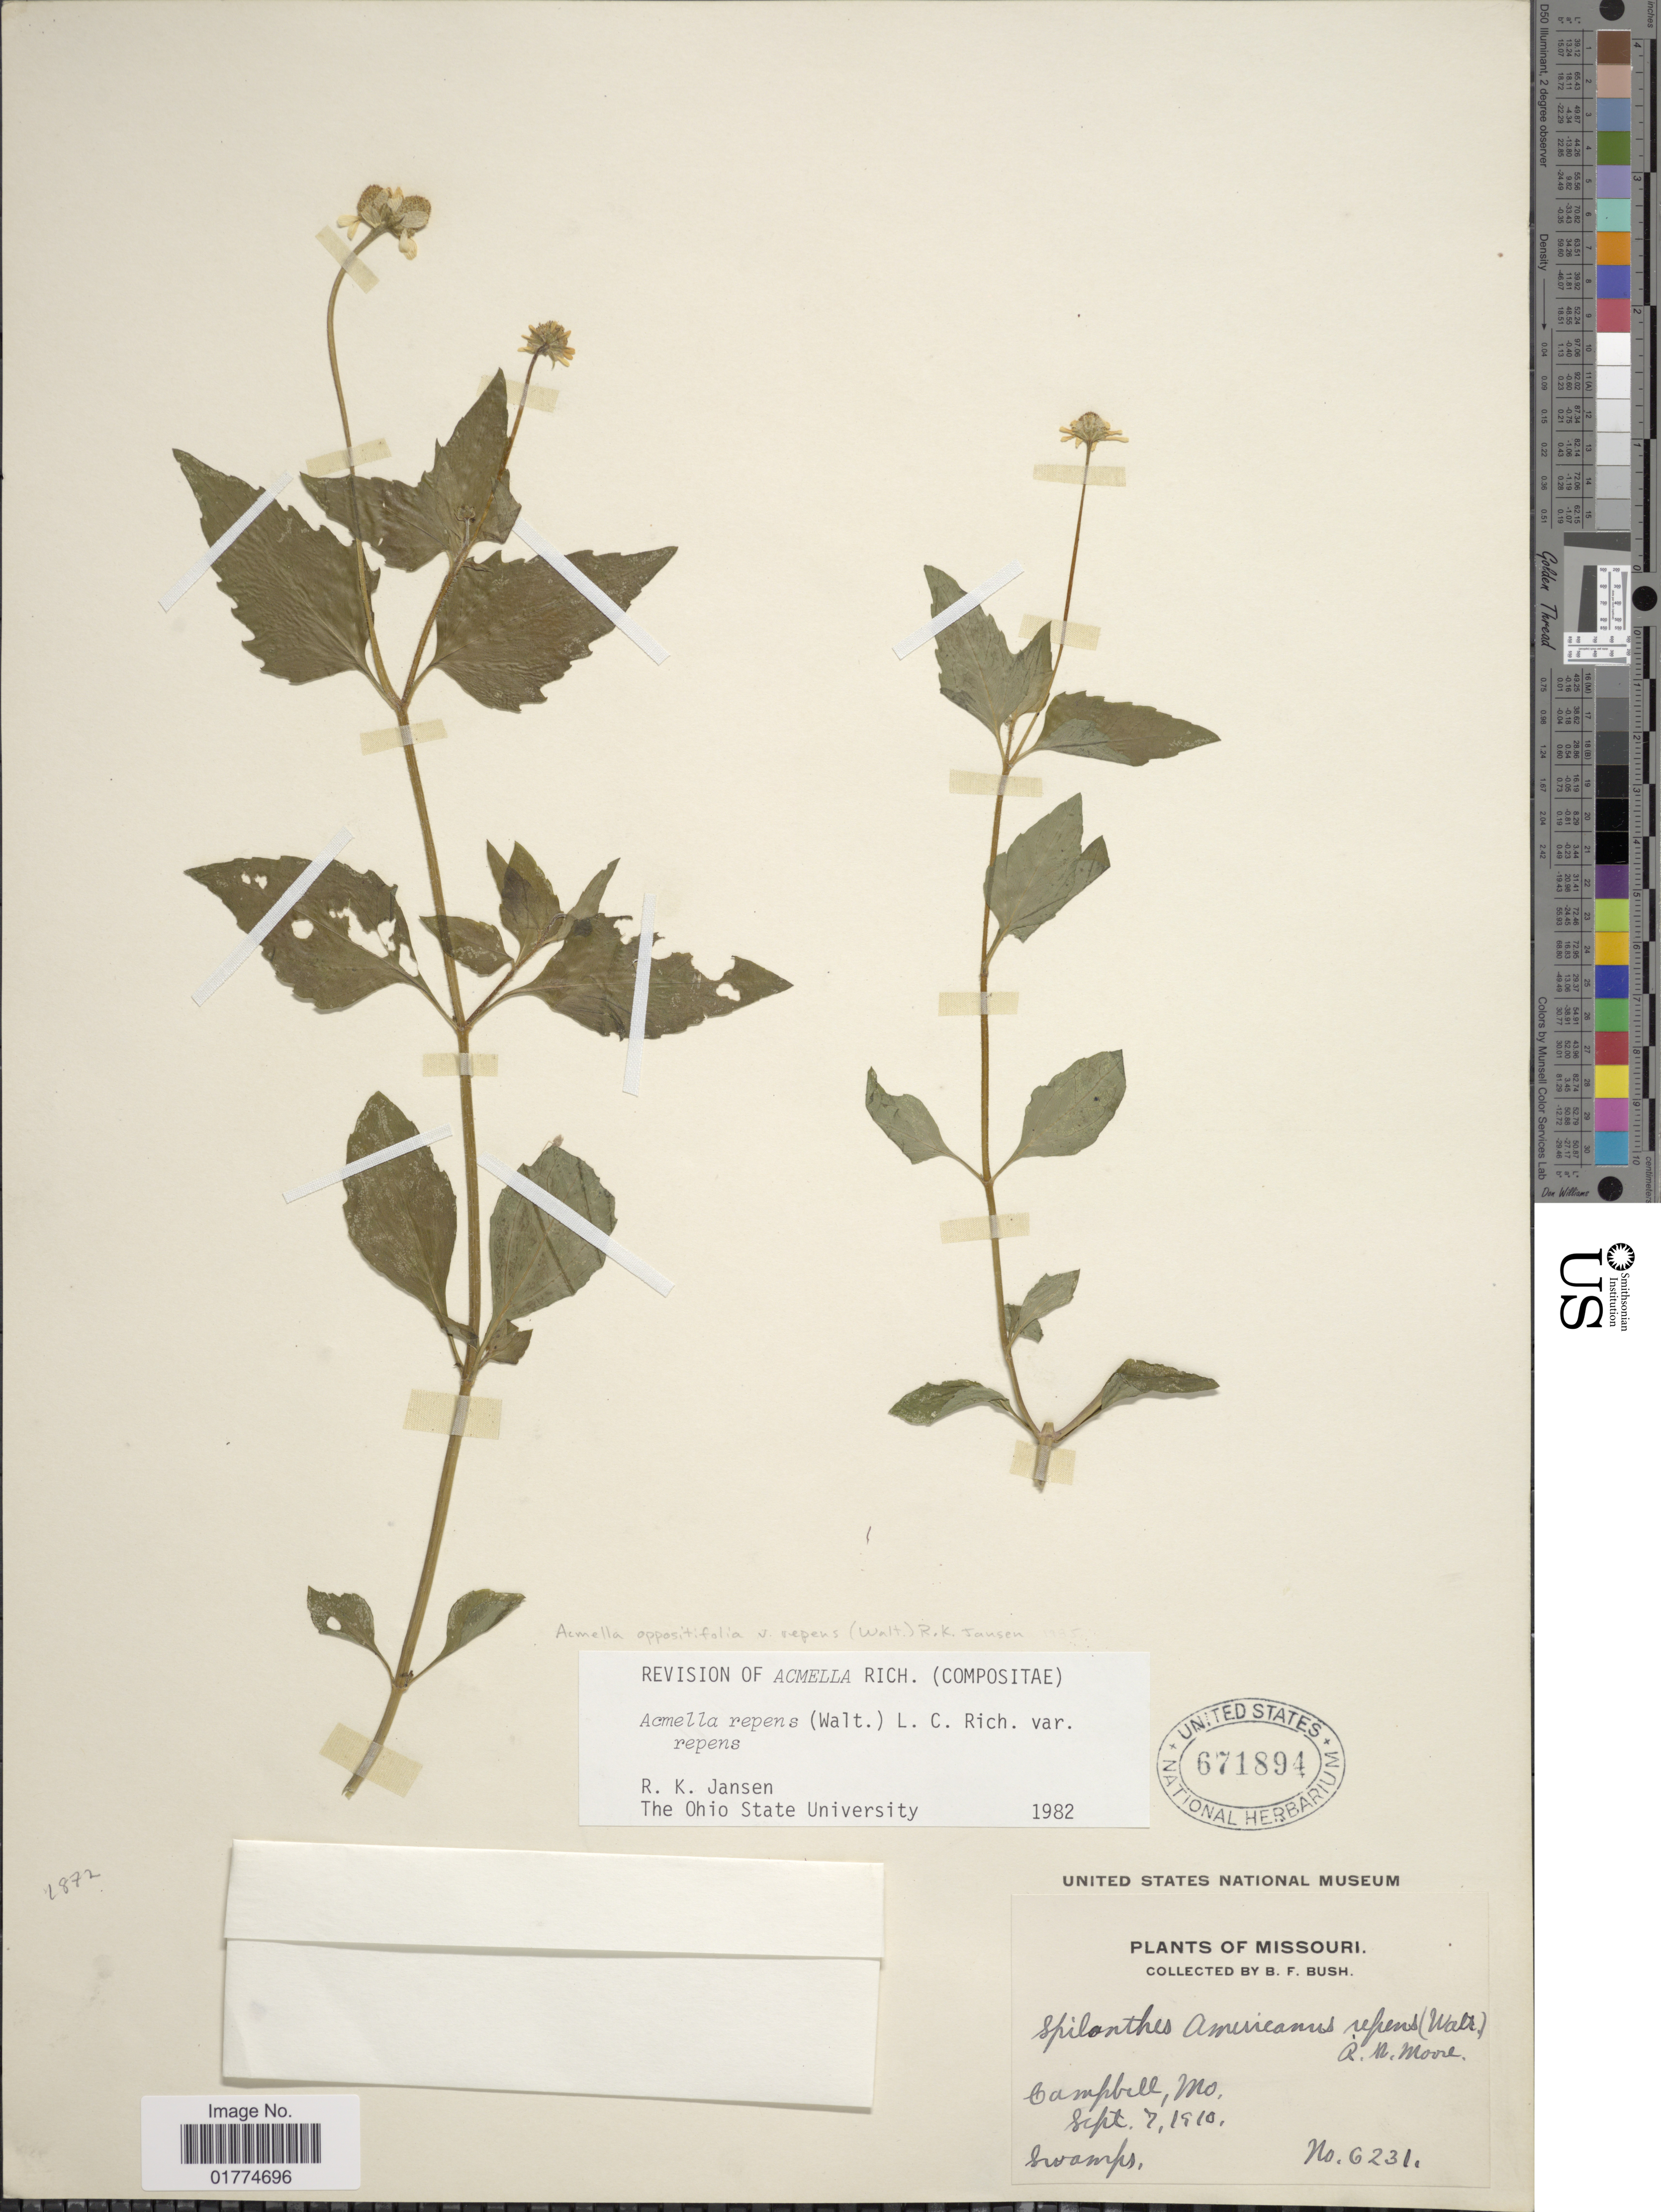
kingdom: Plantae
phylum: Tracheophyta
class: Magnoliopsida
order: Asterales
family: Asteraceae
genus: Acmella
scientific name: Acmella oppositifolia var. repens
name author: (Walter) R.K. Jansen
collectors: B. F. Bush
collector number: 6231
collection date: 1910-09-07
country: United States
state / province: Missouri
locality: Campbell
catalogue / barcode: US 671894